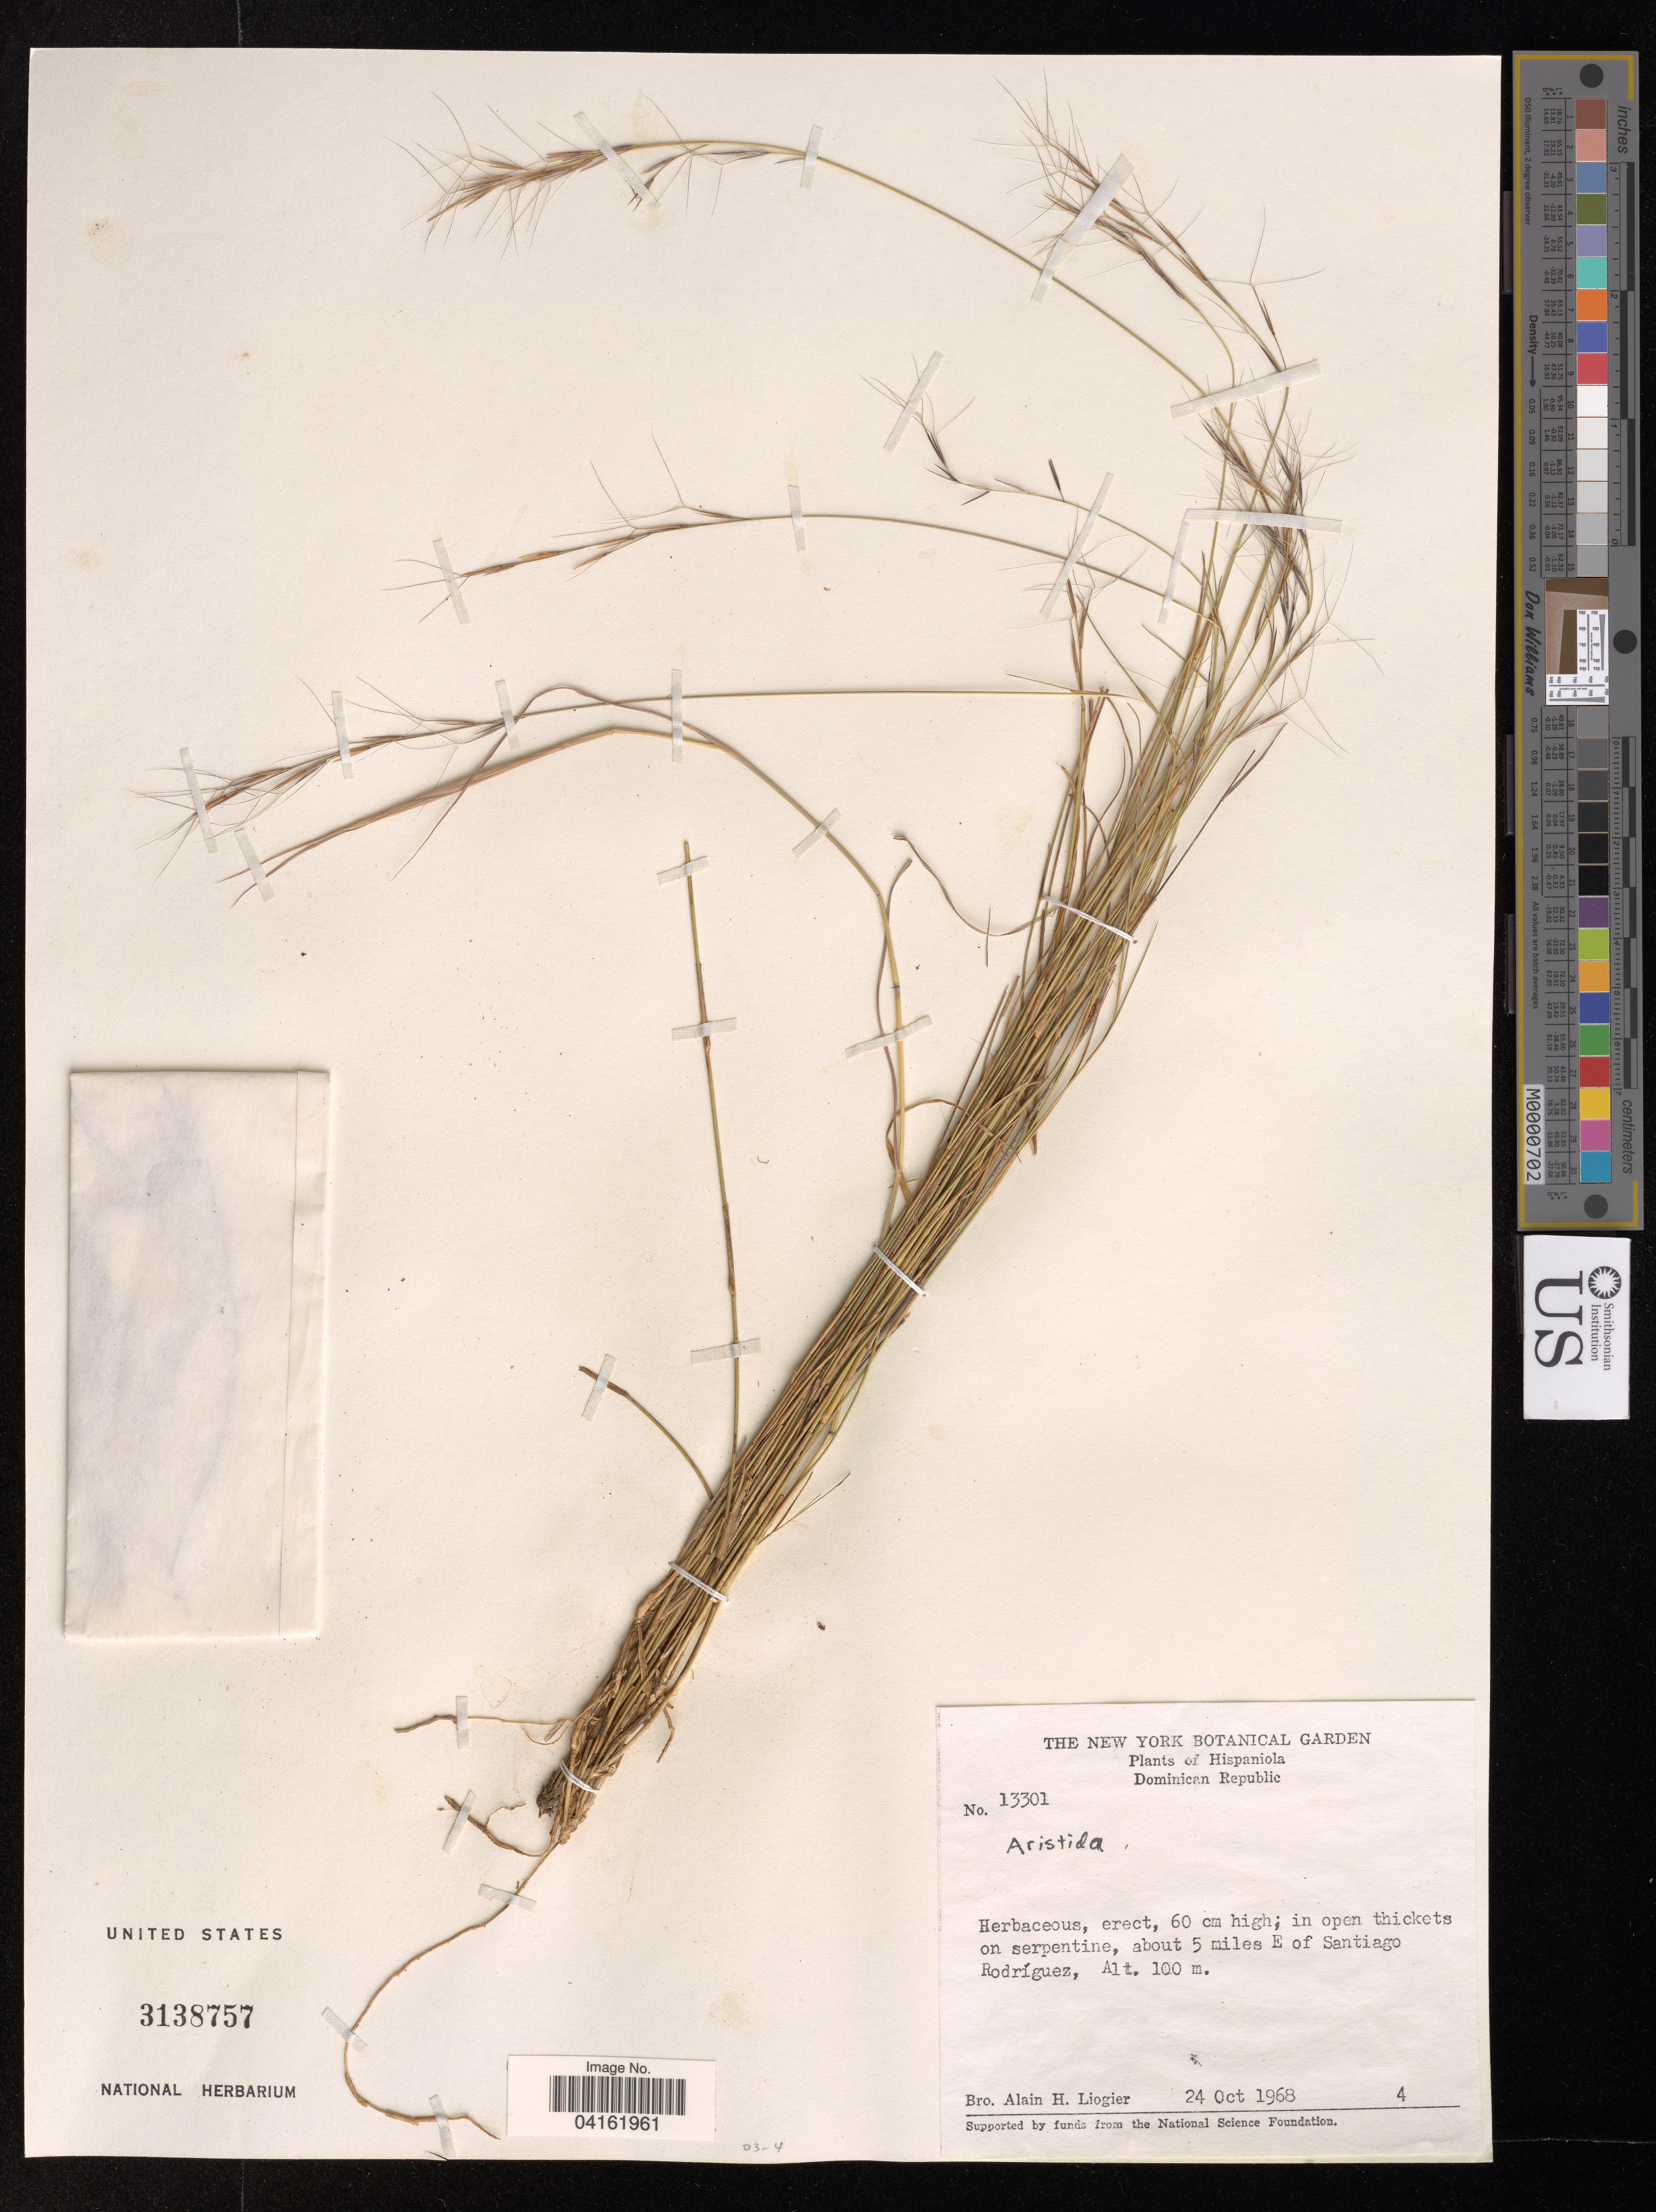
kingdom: Plantae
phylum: Tracheophyta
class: Liliopsida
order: Poales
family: Poaceae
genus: Aristida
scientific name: Aristida sp.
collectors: A. H. Liogier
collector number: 13301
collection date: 1968-10-24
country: Dominican Republic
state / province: Santiago Rodríguez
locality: About 5 miles E of Santiago Rodríguez.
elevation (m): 100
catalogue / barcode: US 3138757